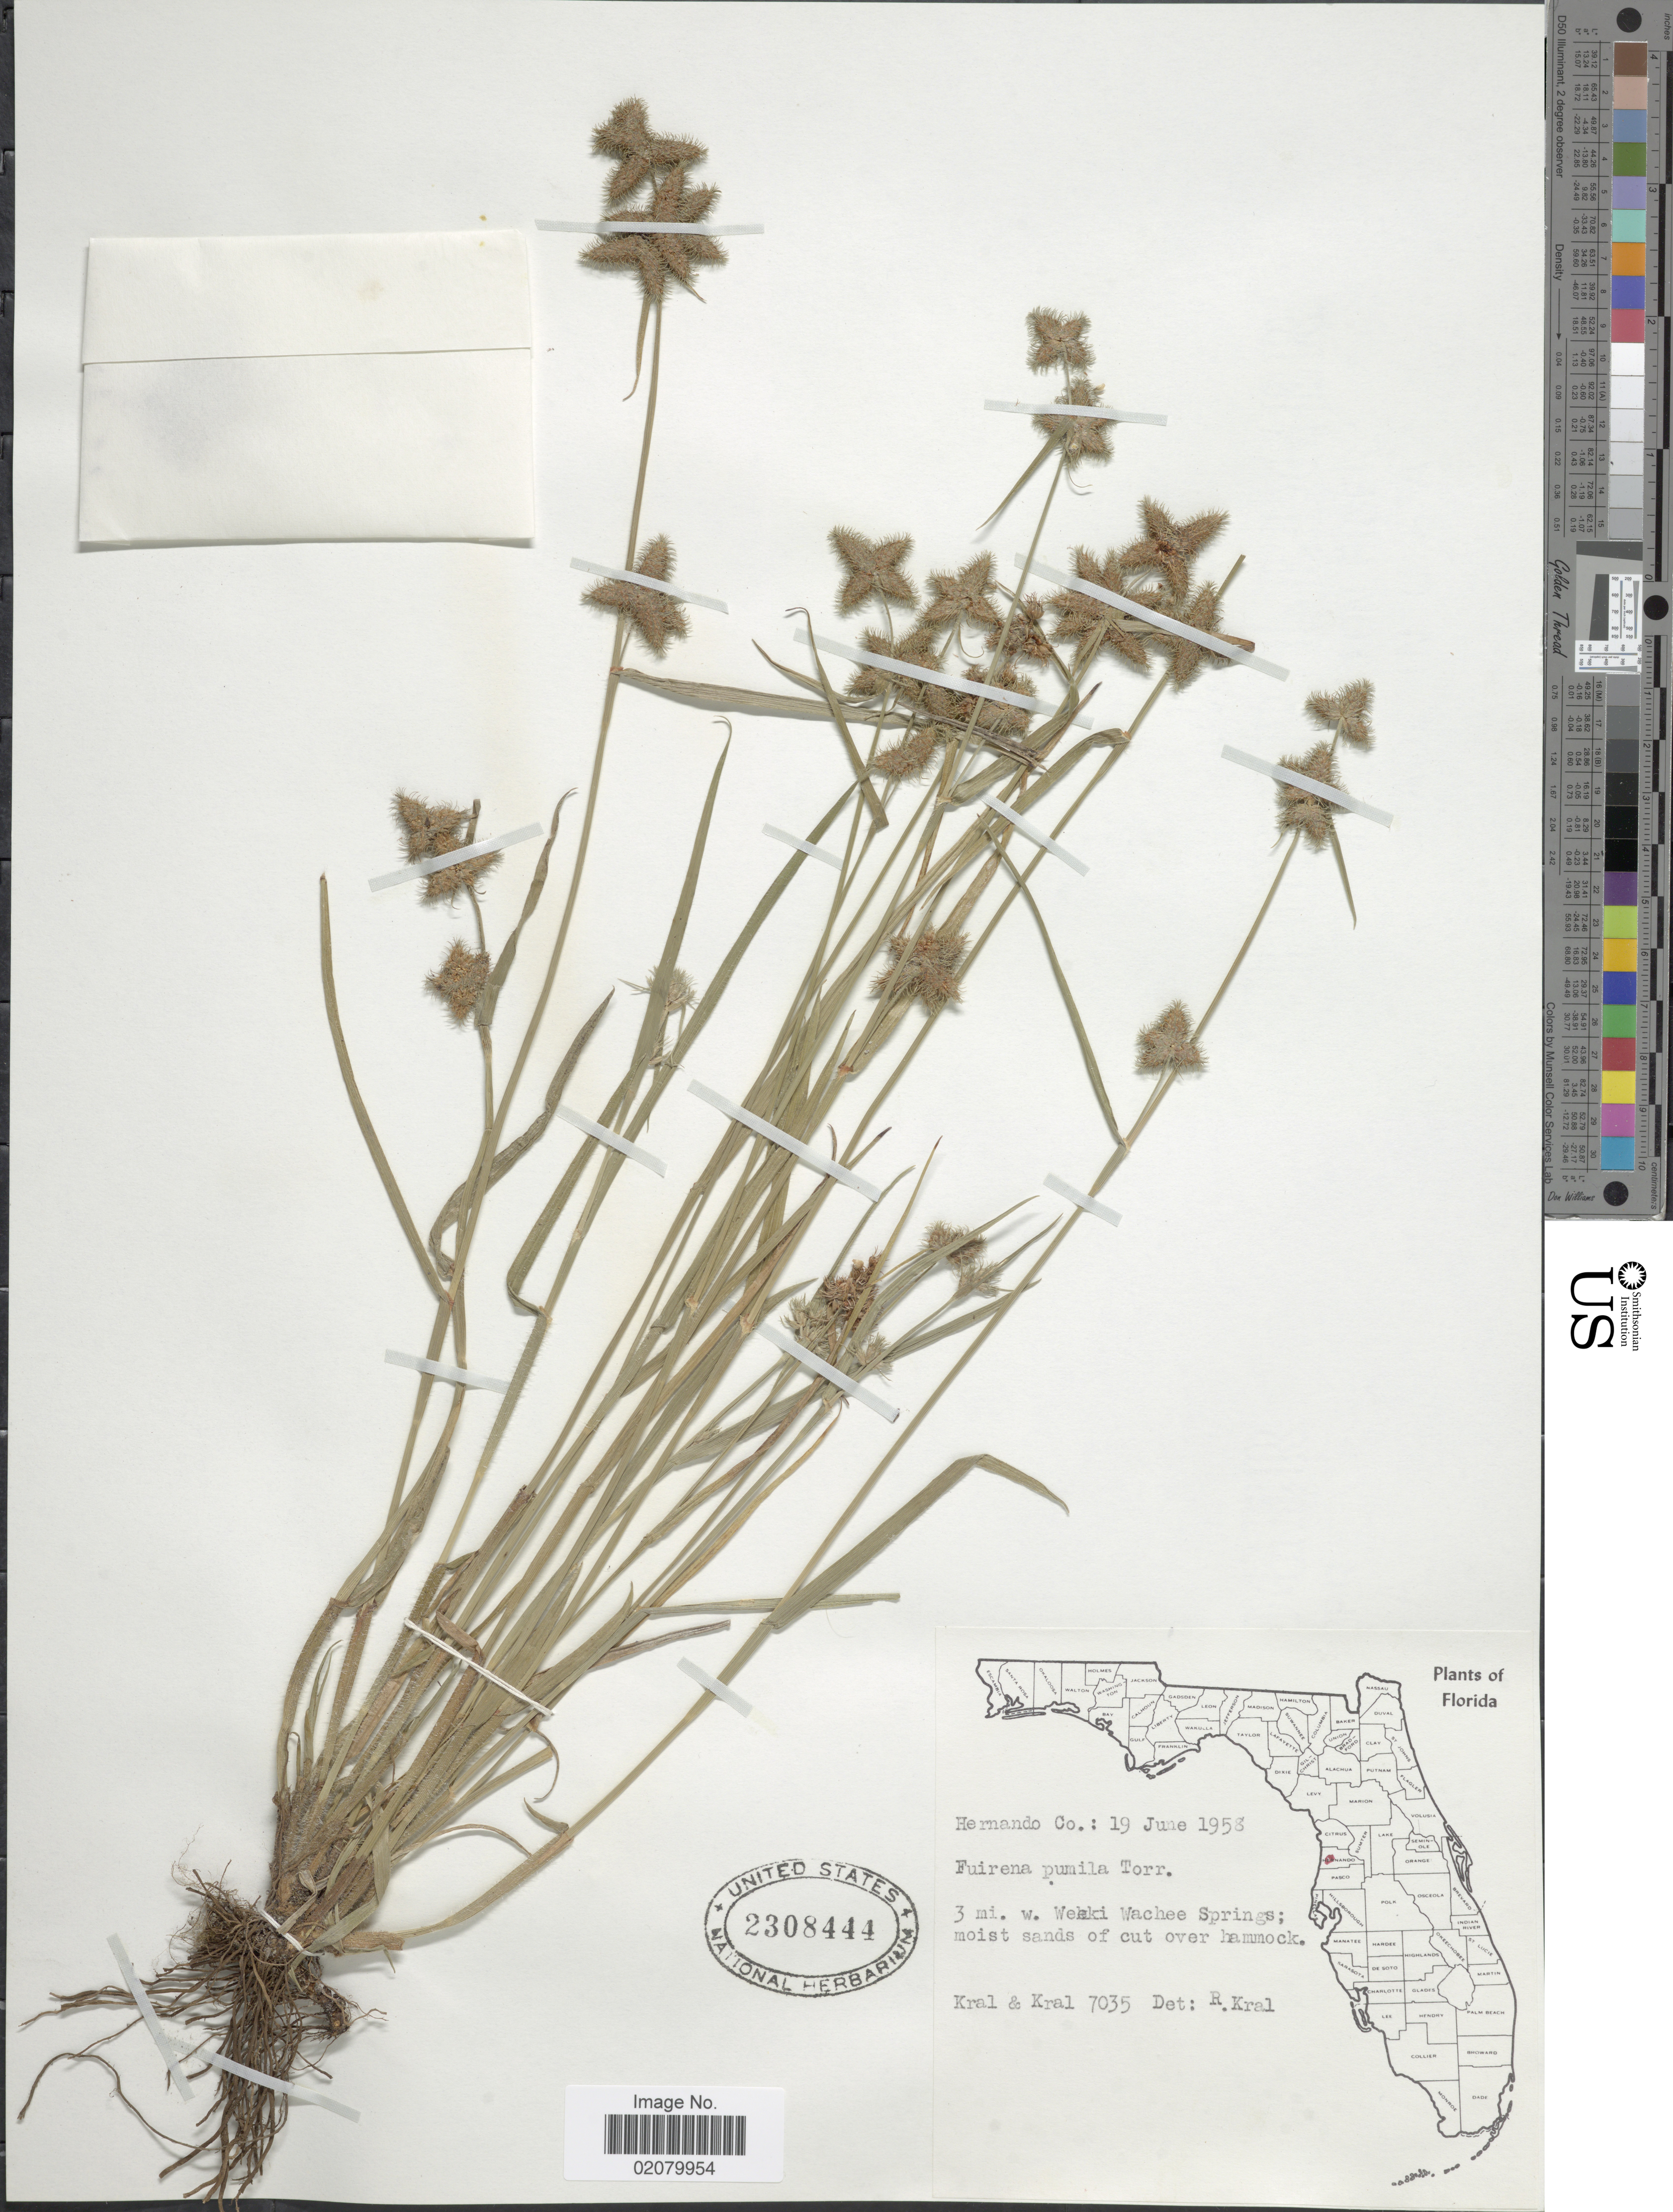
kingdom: Plantae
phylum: Tracheophyta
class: Liliopsida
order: Poales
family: Cyperaceae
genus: Fuirena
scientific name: Fuirena squarrosa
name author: Michx.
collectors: -- Kral & -- Kral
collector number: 7035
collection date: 1958-06-19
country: United States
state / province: Florida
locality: Hernando Co., 3 mi. w. Weeki Wachee Springs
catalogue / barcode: US 2308444